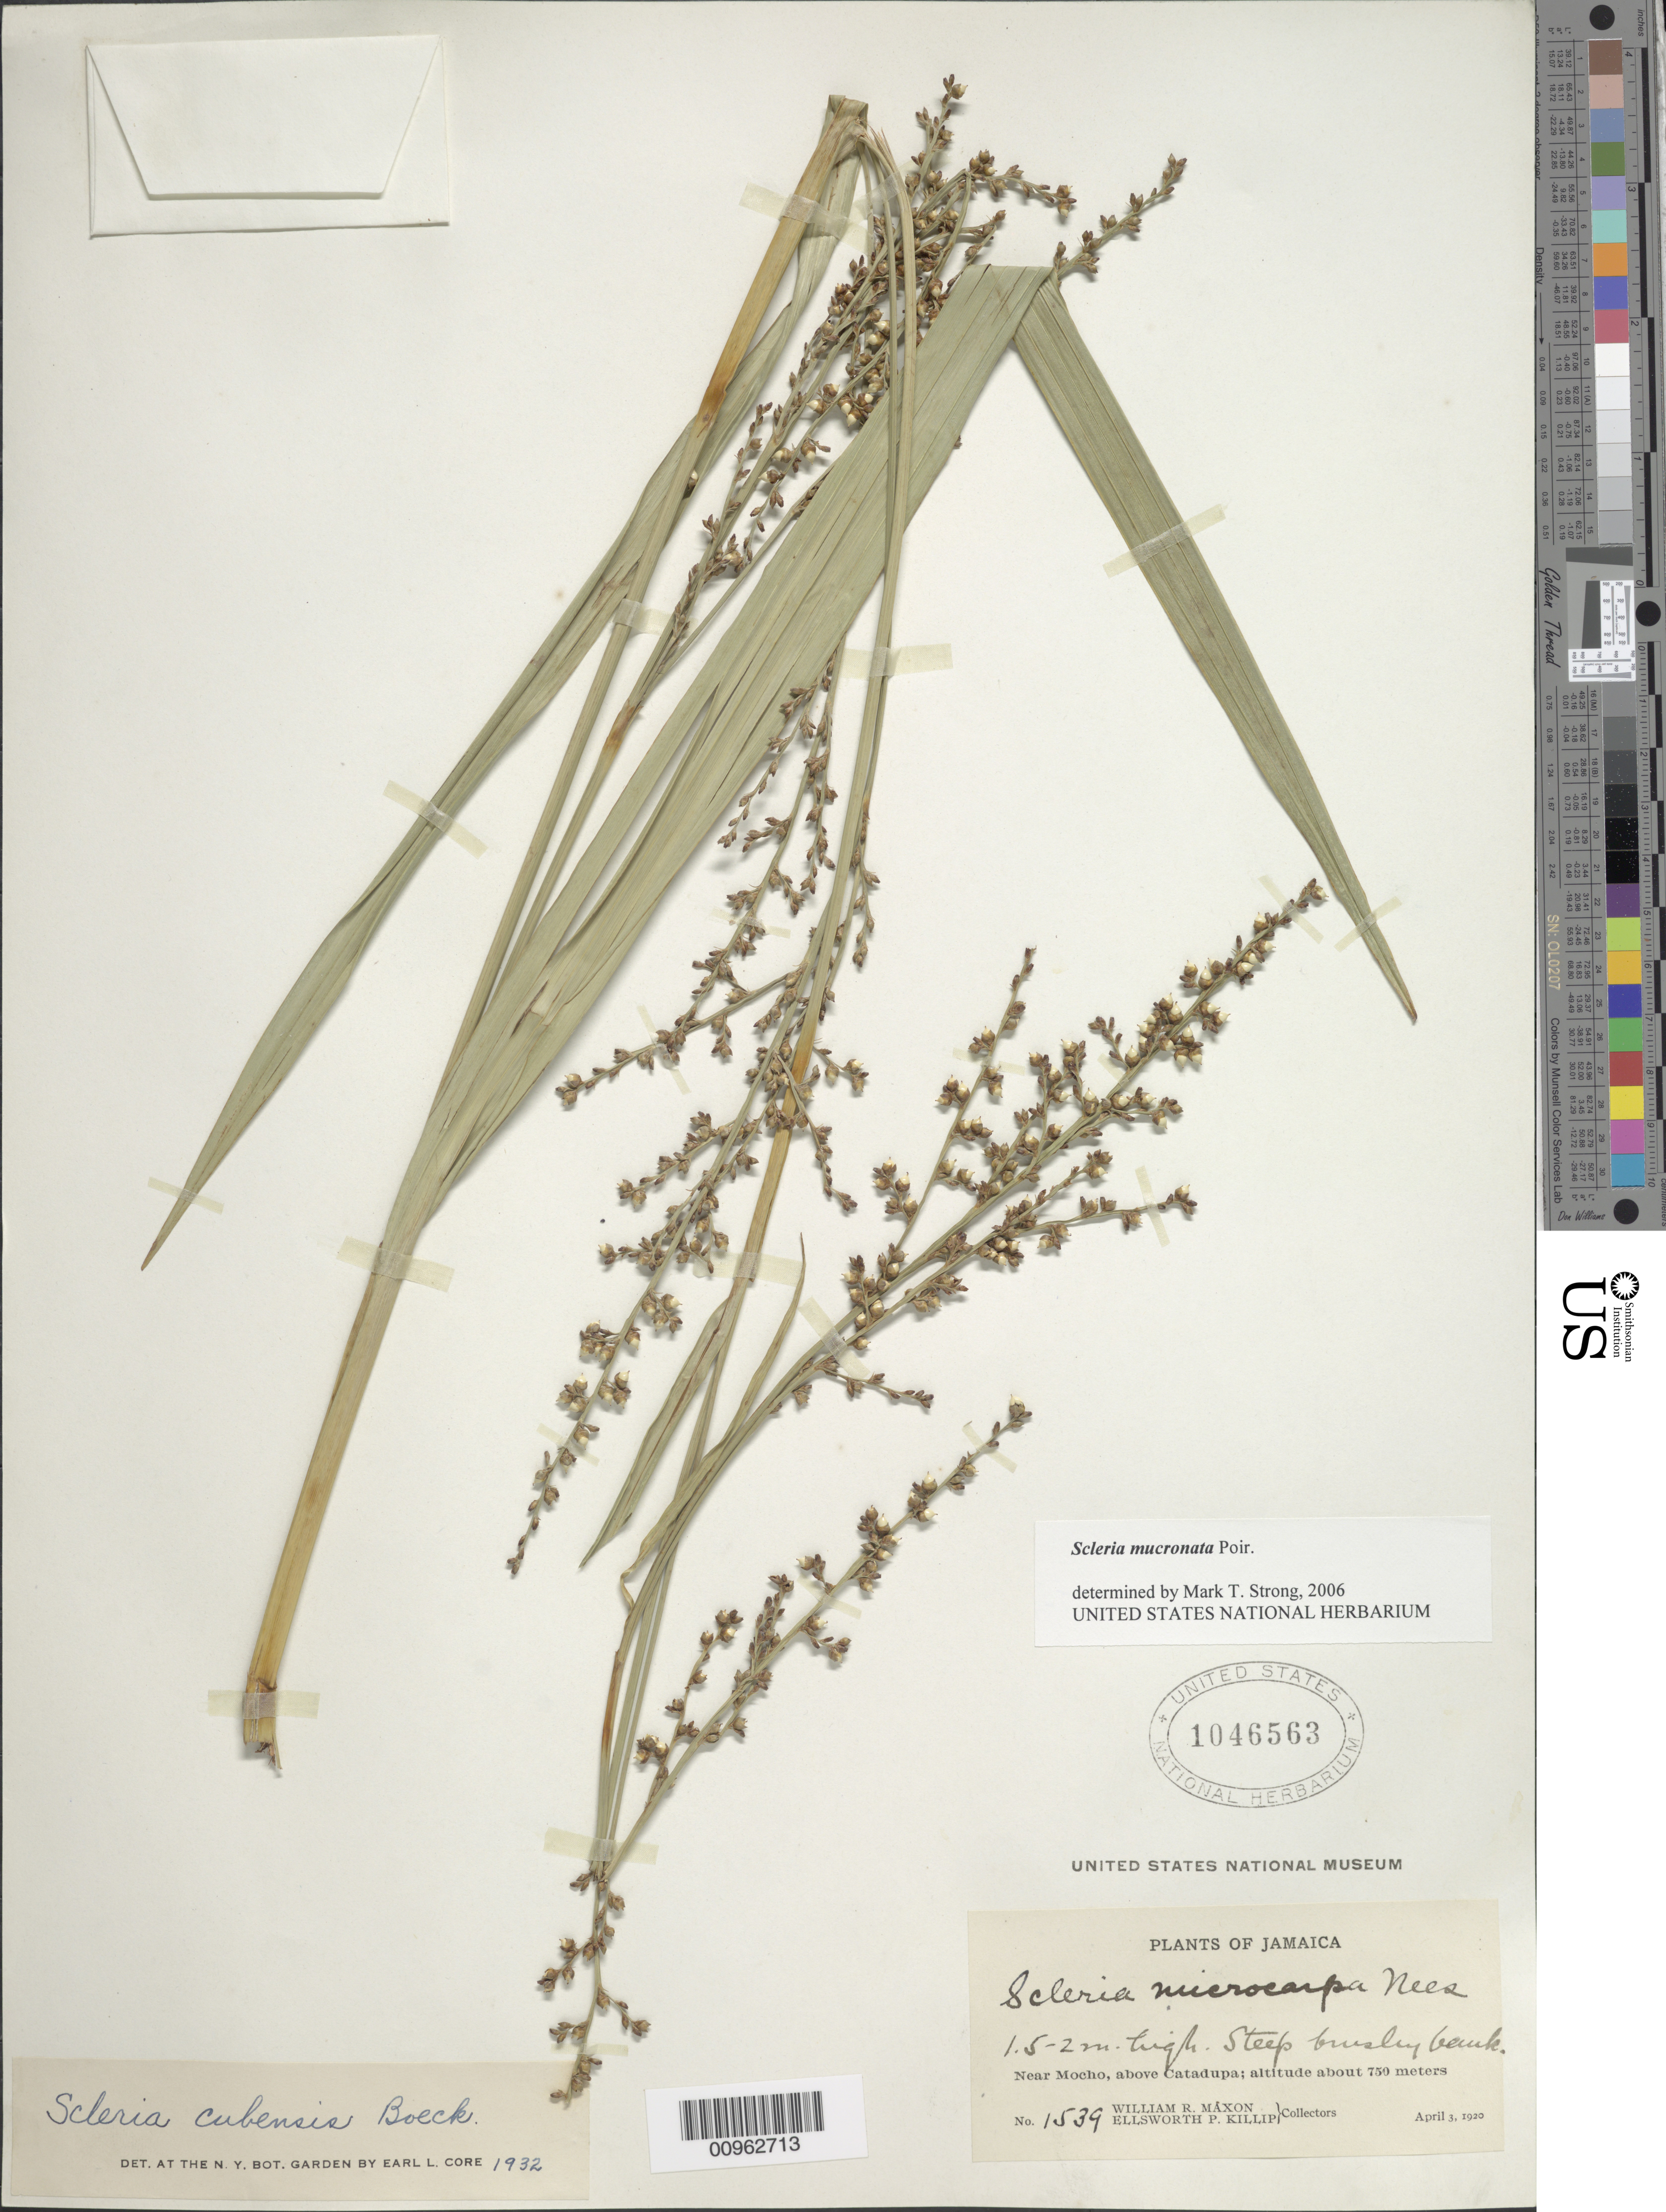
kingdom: Plantae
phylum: Tracheophyta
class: Liliopsida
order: Poales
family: Cyperaceae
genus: Scleria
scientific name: Scleria mucronata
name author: Poir.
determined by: Strong, M. T., (US), Smithsonian Institution - National Museum of Natural History (UNITED STATES)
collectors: W. R. Maxon & E. P. Killip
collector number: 1539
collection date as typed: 03 Apr 1920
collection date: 1920-04-03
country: Jamaica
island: Jamaica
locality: Near Mocho, above Catadupa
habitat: Steep bushy bank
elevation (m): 750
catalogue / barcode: US 1046563